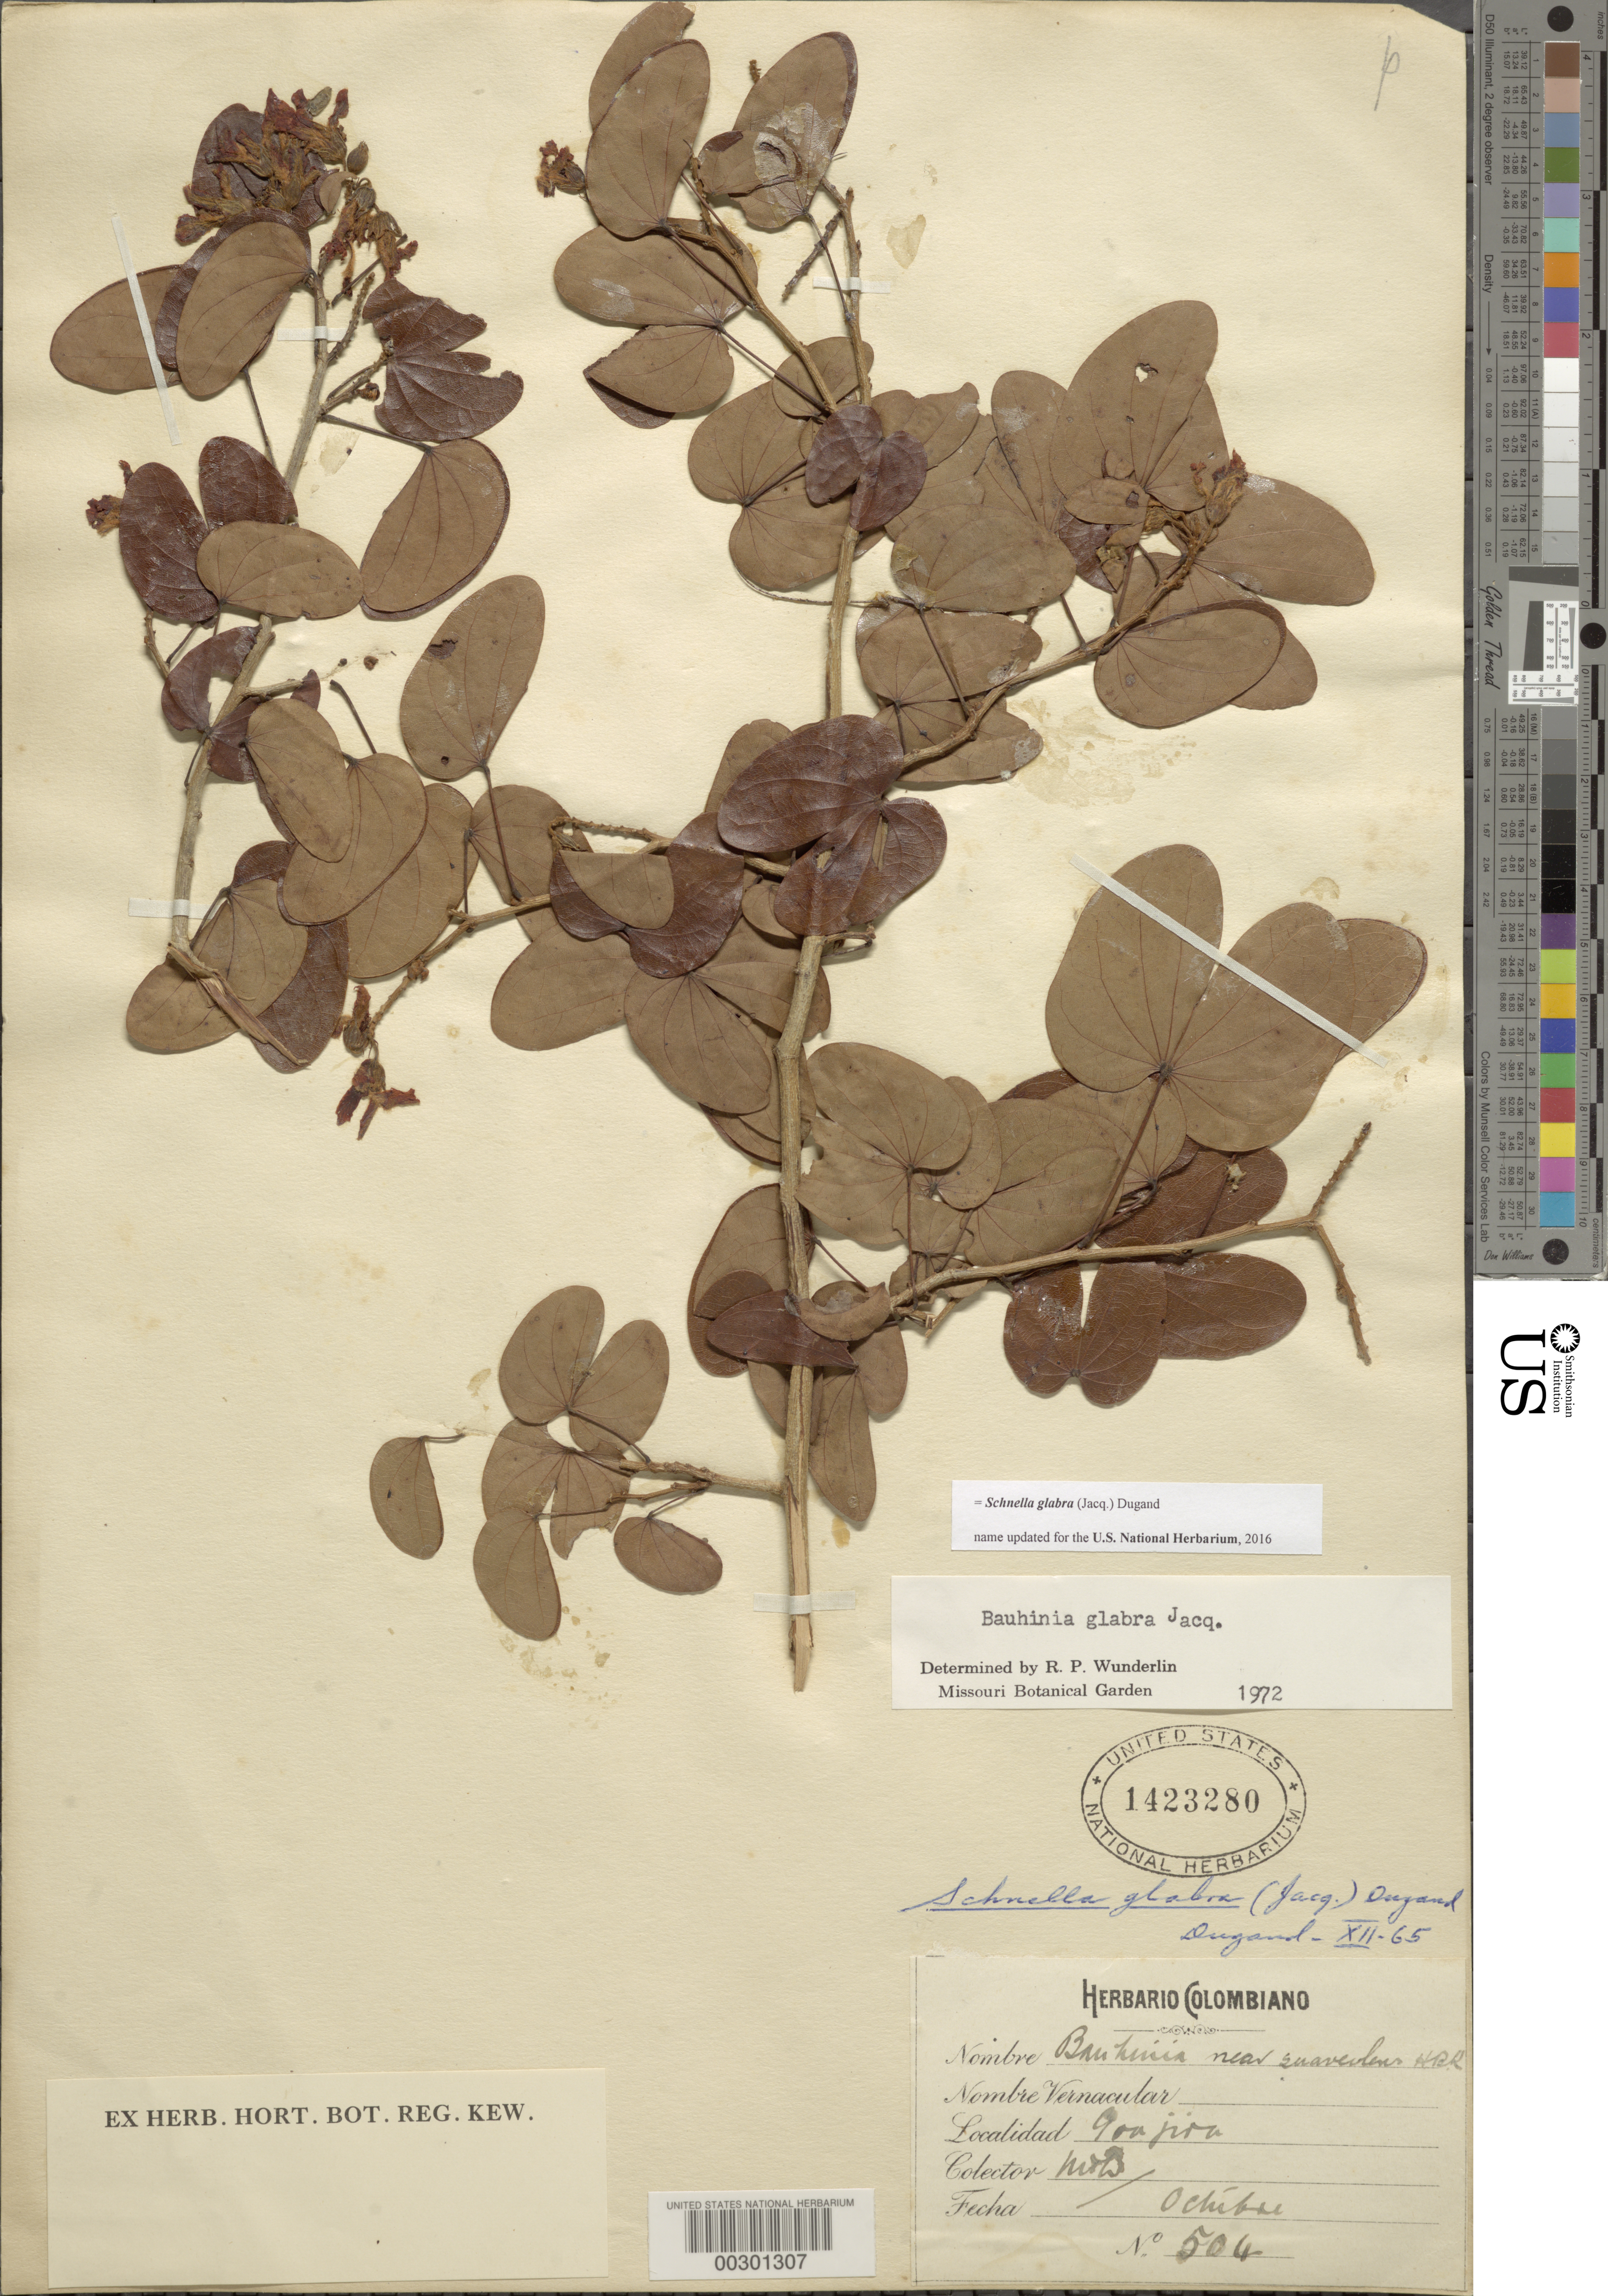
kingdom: Plantae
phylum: Tracheophyta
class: Magnoliopsida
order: Fabales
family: Fabaceae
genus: Schnella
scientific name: Schnella glabra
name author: (Jacq.) Dugand G.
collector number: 504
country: Colombia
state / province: La Guajira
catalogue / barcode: US 1423280